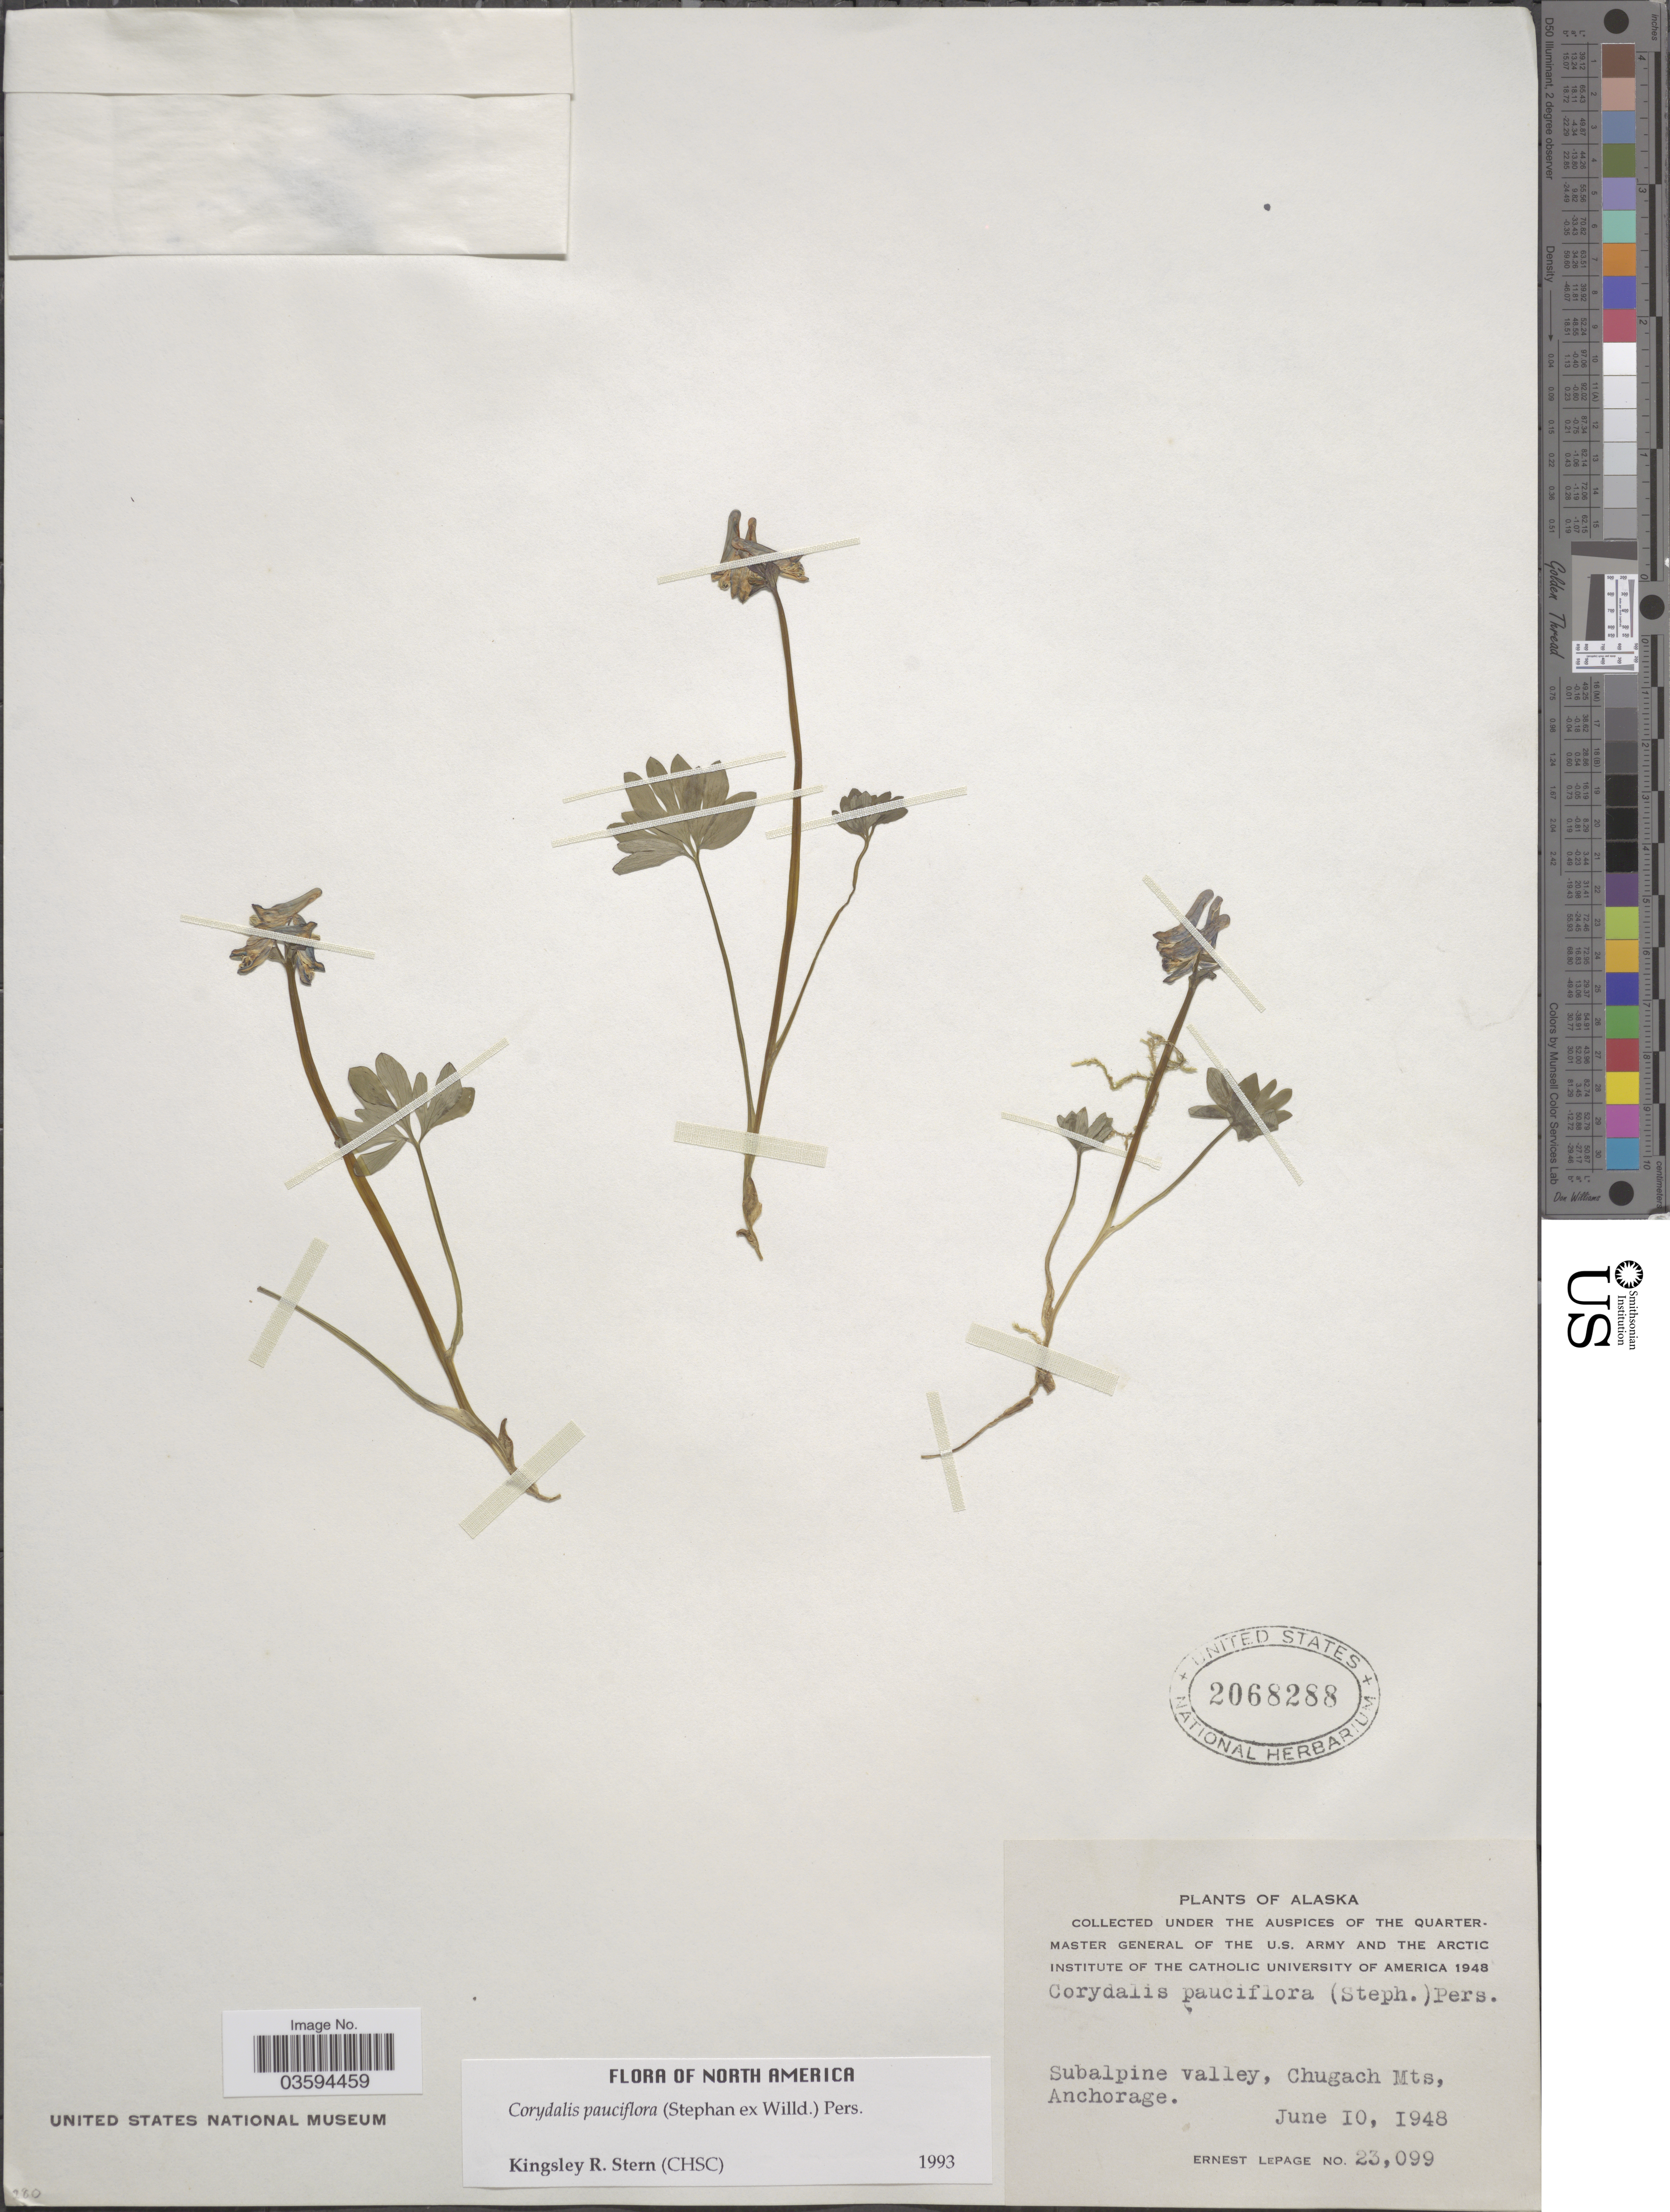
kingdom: Plantae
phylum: Tracheophyta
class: Magnoliopsida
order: Ranunculales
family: Papaveraceae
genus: Corydalis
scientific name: Corydalis pauciflora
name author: (Stephan) Pers.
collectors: E. Lepage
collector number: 23099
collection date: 1948-06-10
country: United States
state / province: Alaska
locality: Subalpine valley, Chugach Mts, Anchorage.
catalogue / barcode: US 2068288